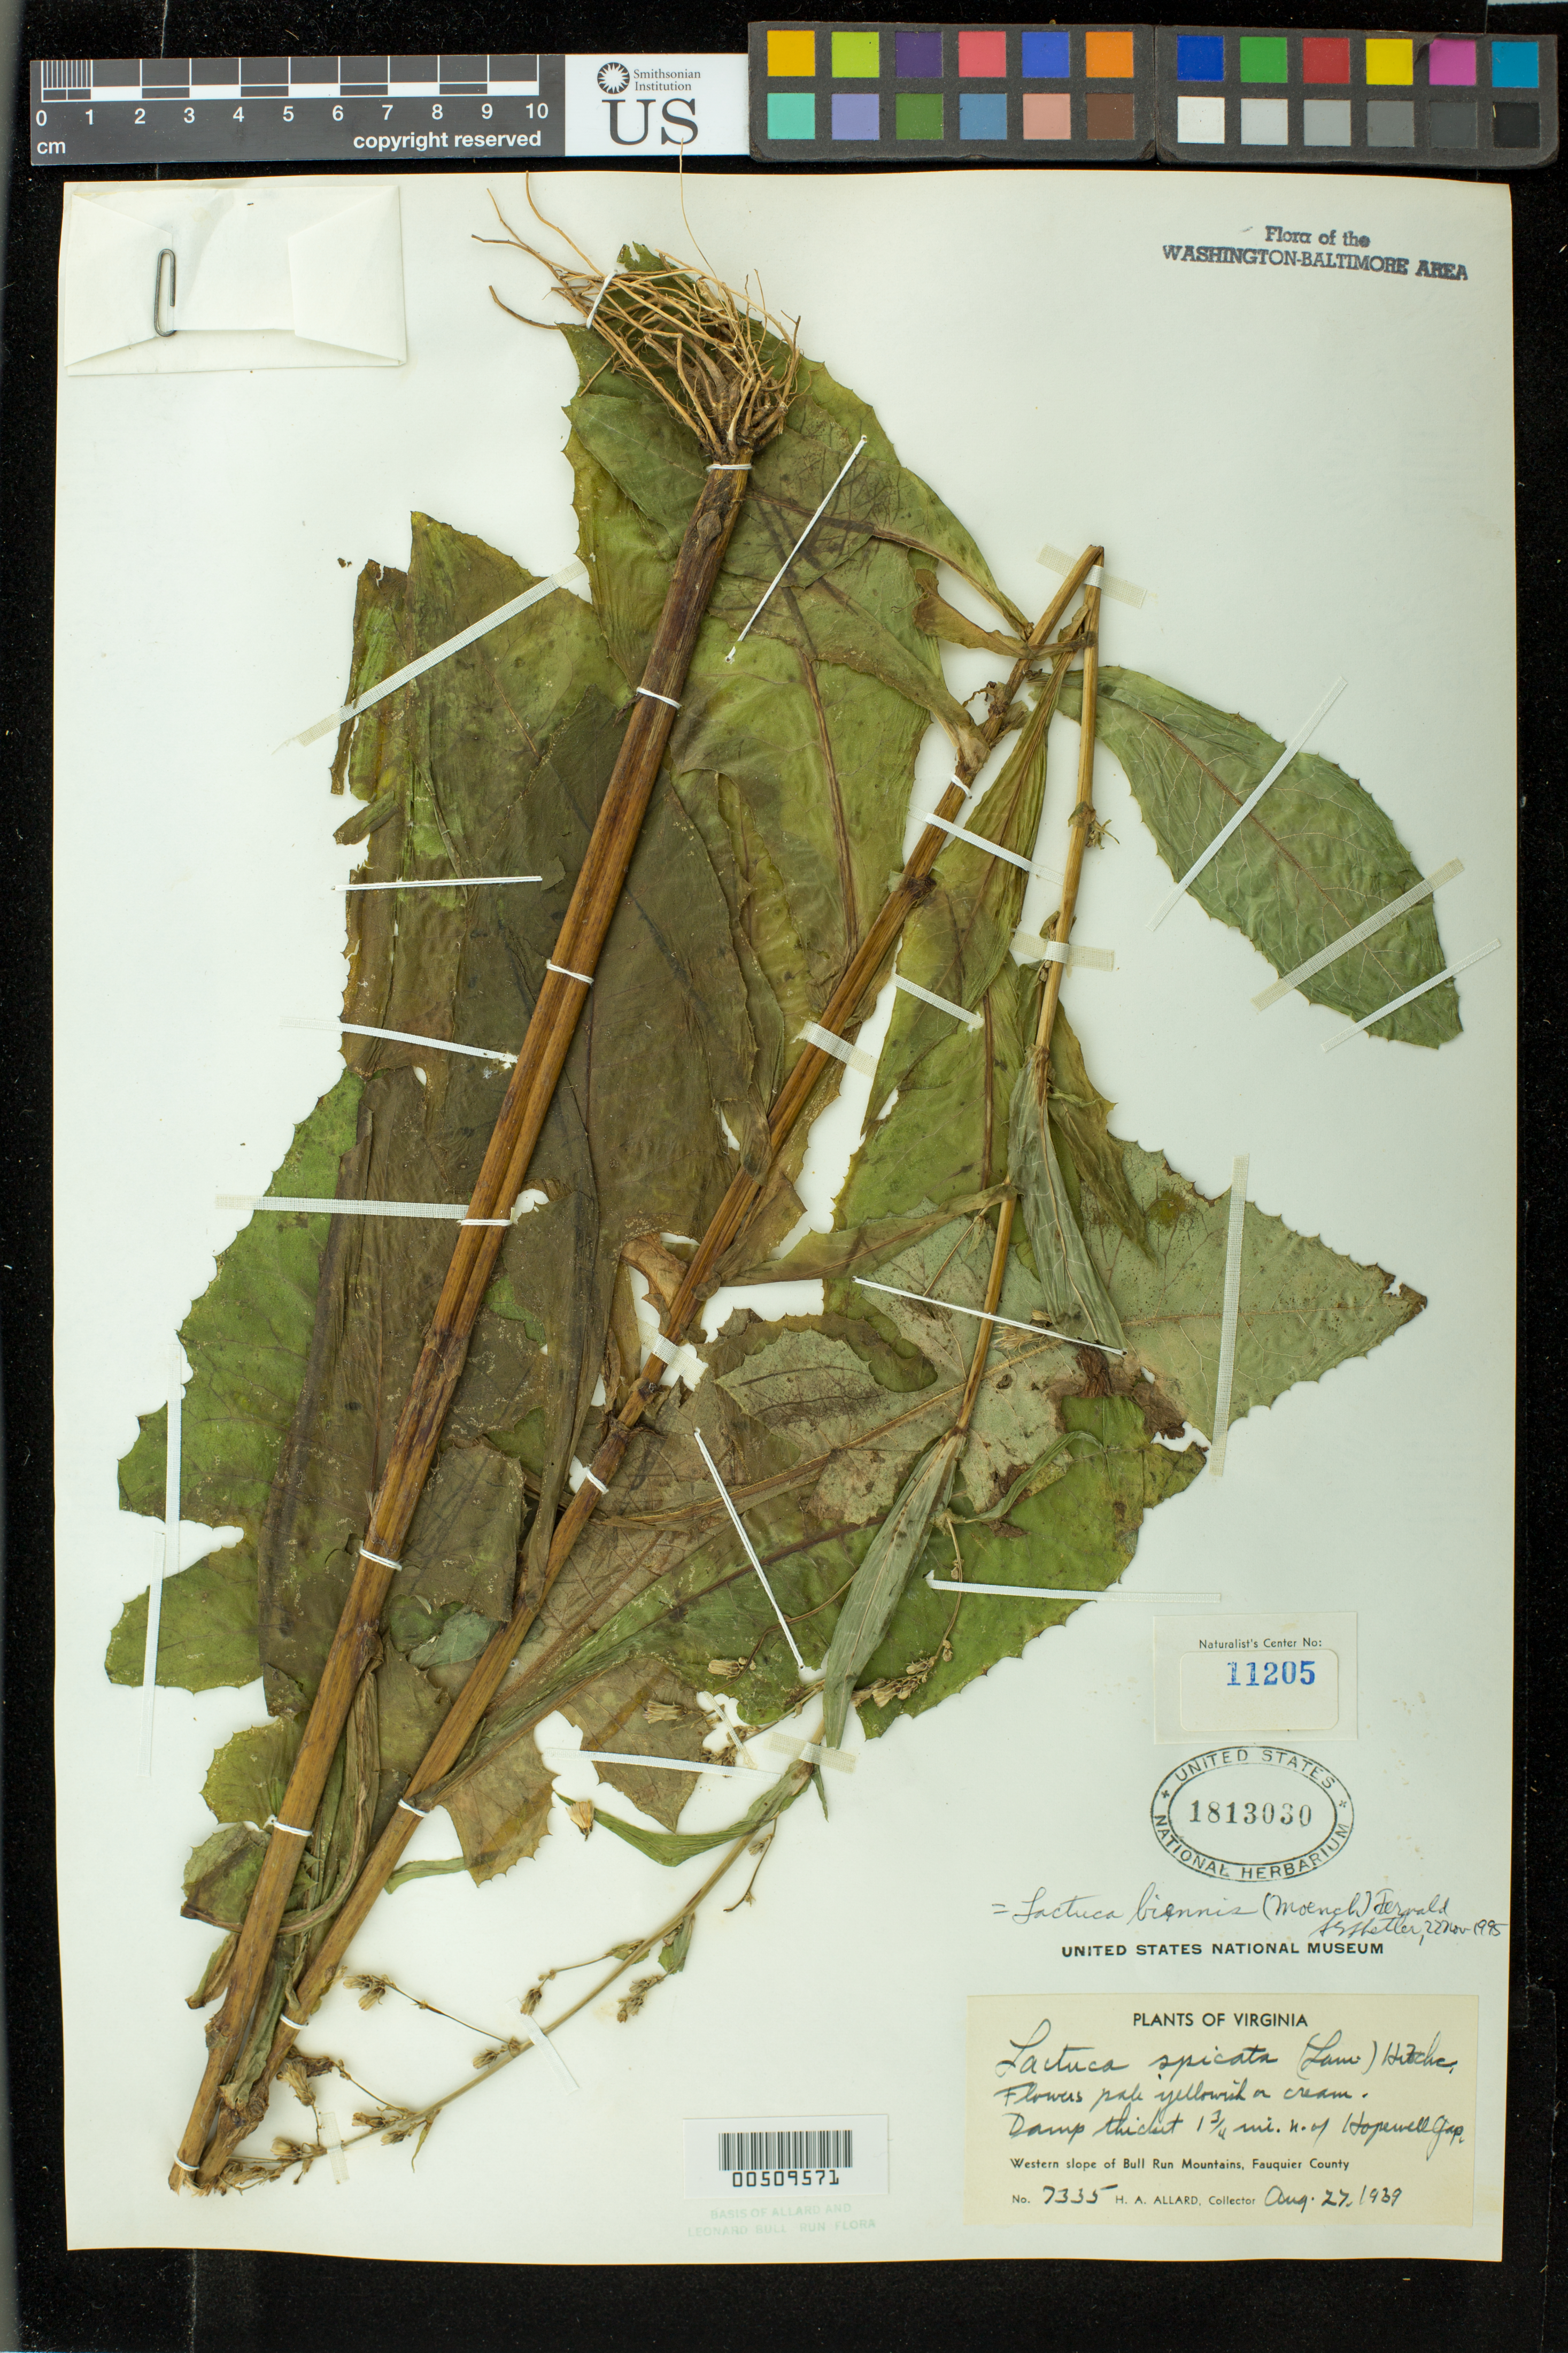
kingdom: Plantae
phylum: Tracheophyta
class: Magnoliopsida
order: Asterales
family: Asteraceae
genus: Lactuca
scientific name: Lactuca biennis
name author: (Moench) Fernald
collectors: H. A. Allard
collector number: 7335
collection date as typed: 27 Aug 1939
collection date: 1939-08-27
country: United States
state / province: Virginia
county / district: Fauquier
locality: Bull Run Mts., 1.75 mi. N of Hopewell Gap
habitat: damp thicket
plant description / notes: Specimens returned from Naturalist Center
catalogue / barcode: US 1813030